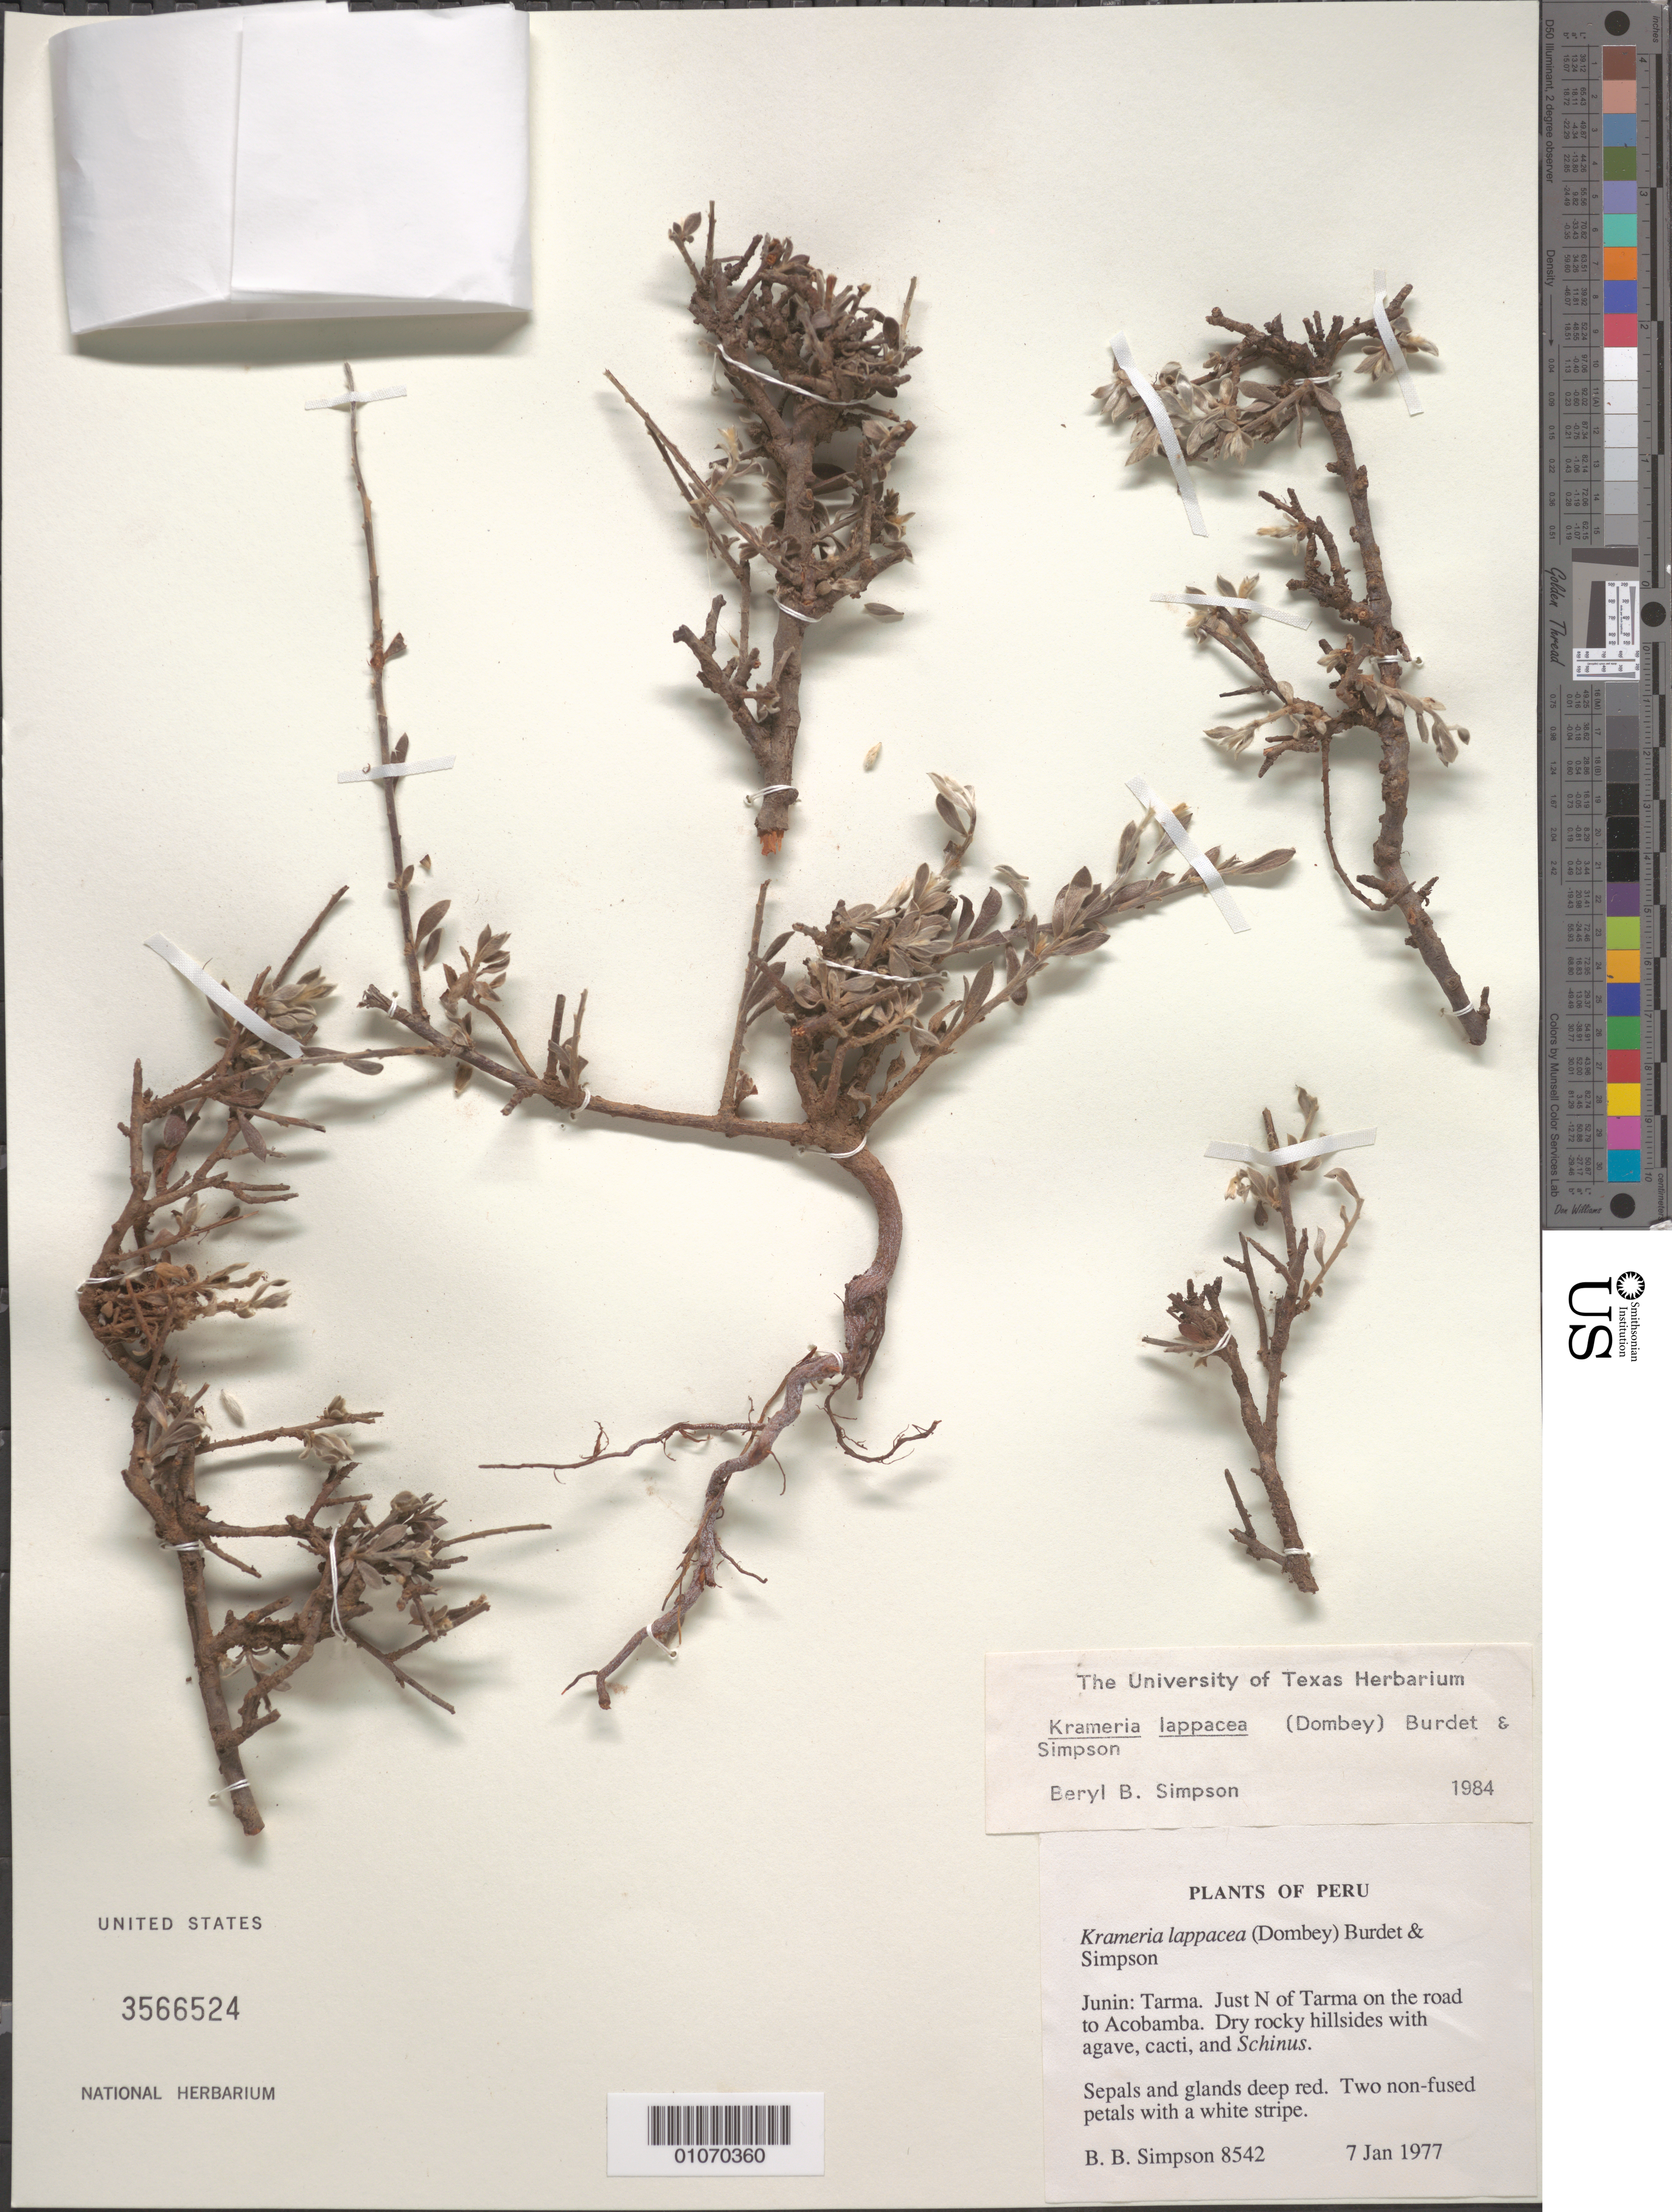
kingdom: Plantae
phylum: Tracheophyta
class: Magnoliopsida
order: Zygophyllales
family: Krameriaceae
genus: Krameria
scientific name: Krameria lappacea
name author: (Dombey) Burdet & B.B. Simpson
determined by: Simpson, B. B., (TEX), University of Texas at Austin (UNITED STATES)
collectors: B. B. Simpson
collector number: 8542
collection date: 1977-01-07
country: Peru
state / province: Junín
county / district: Tarma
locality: Just north of Tarma on the road to Acobamba.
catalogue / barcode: US 3566524